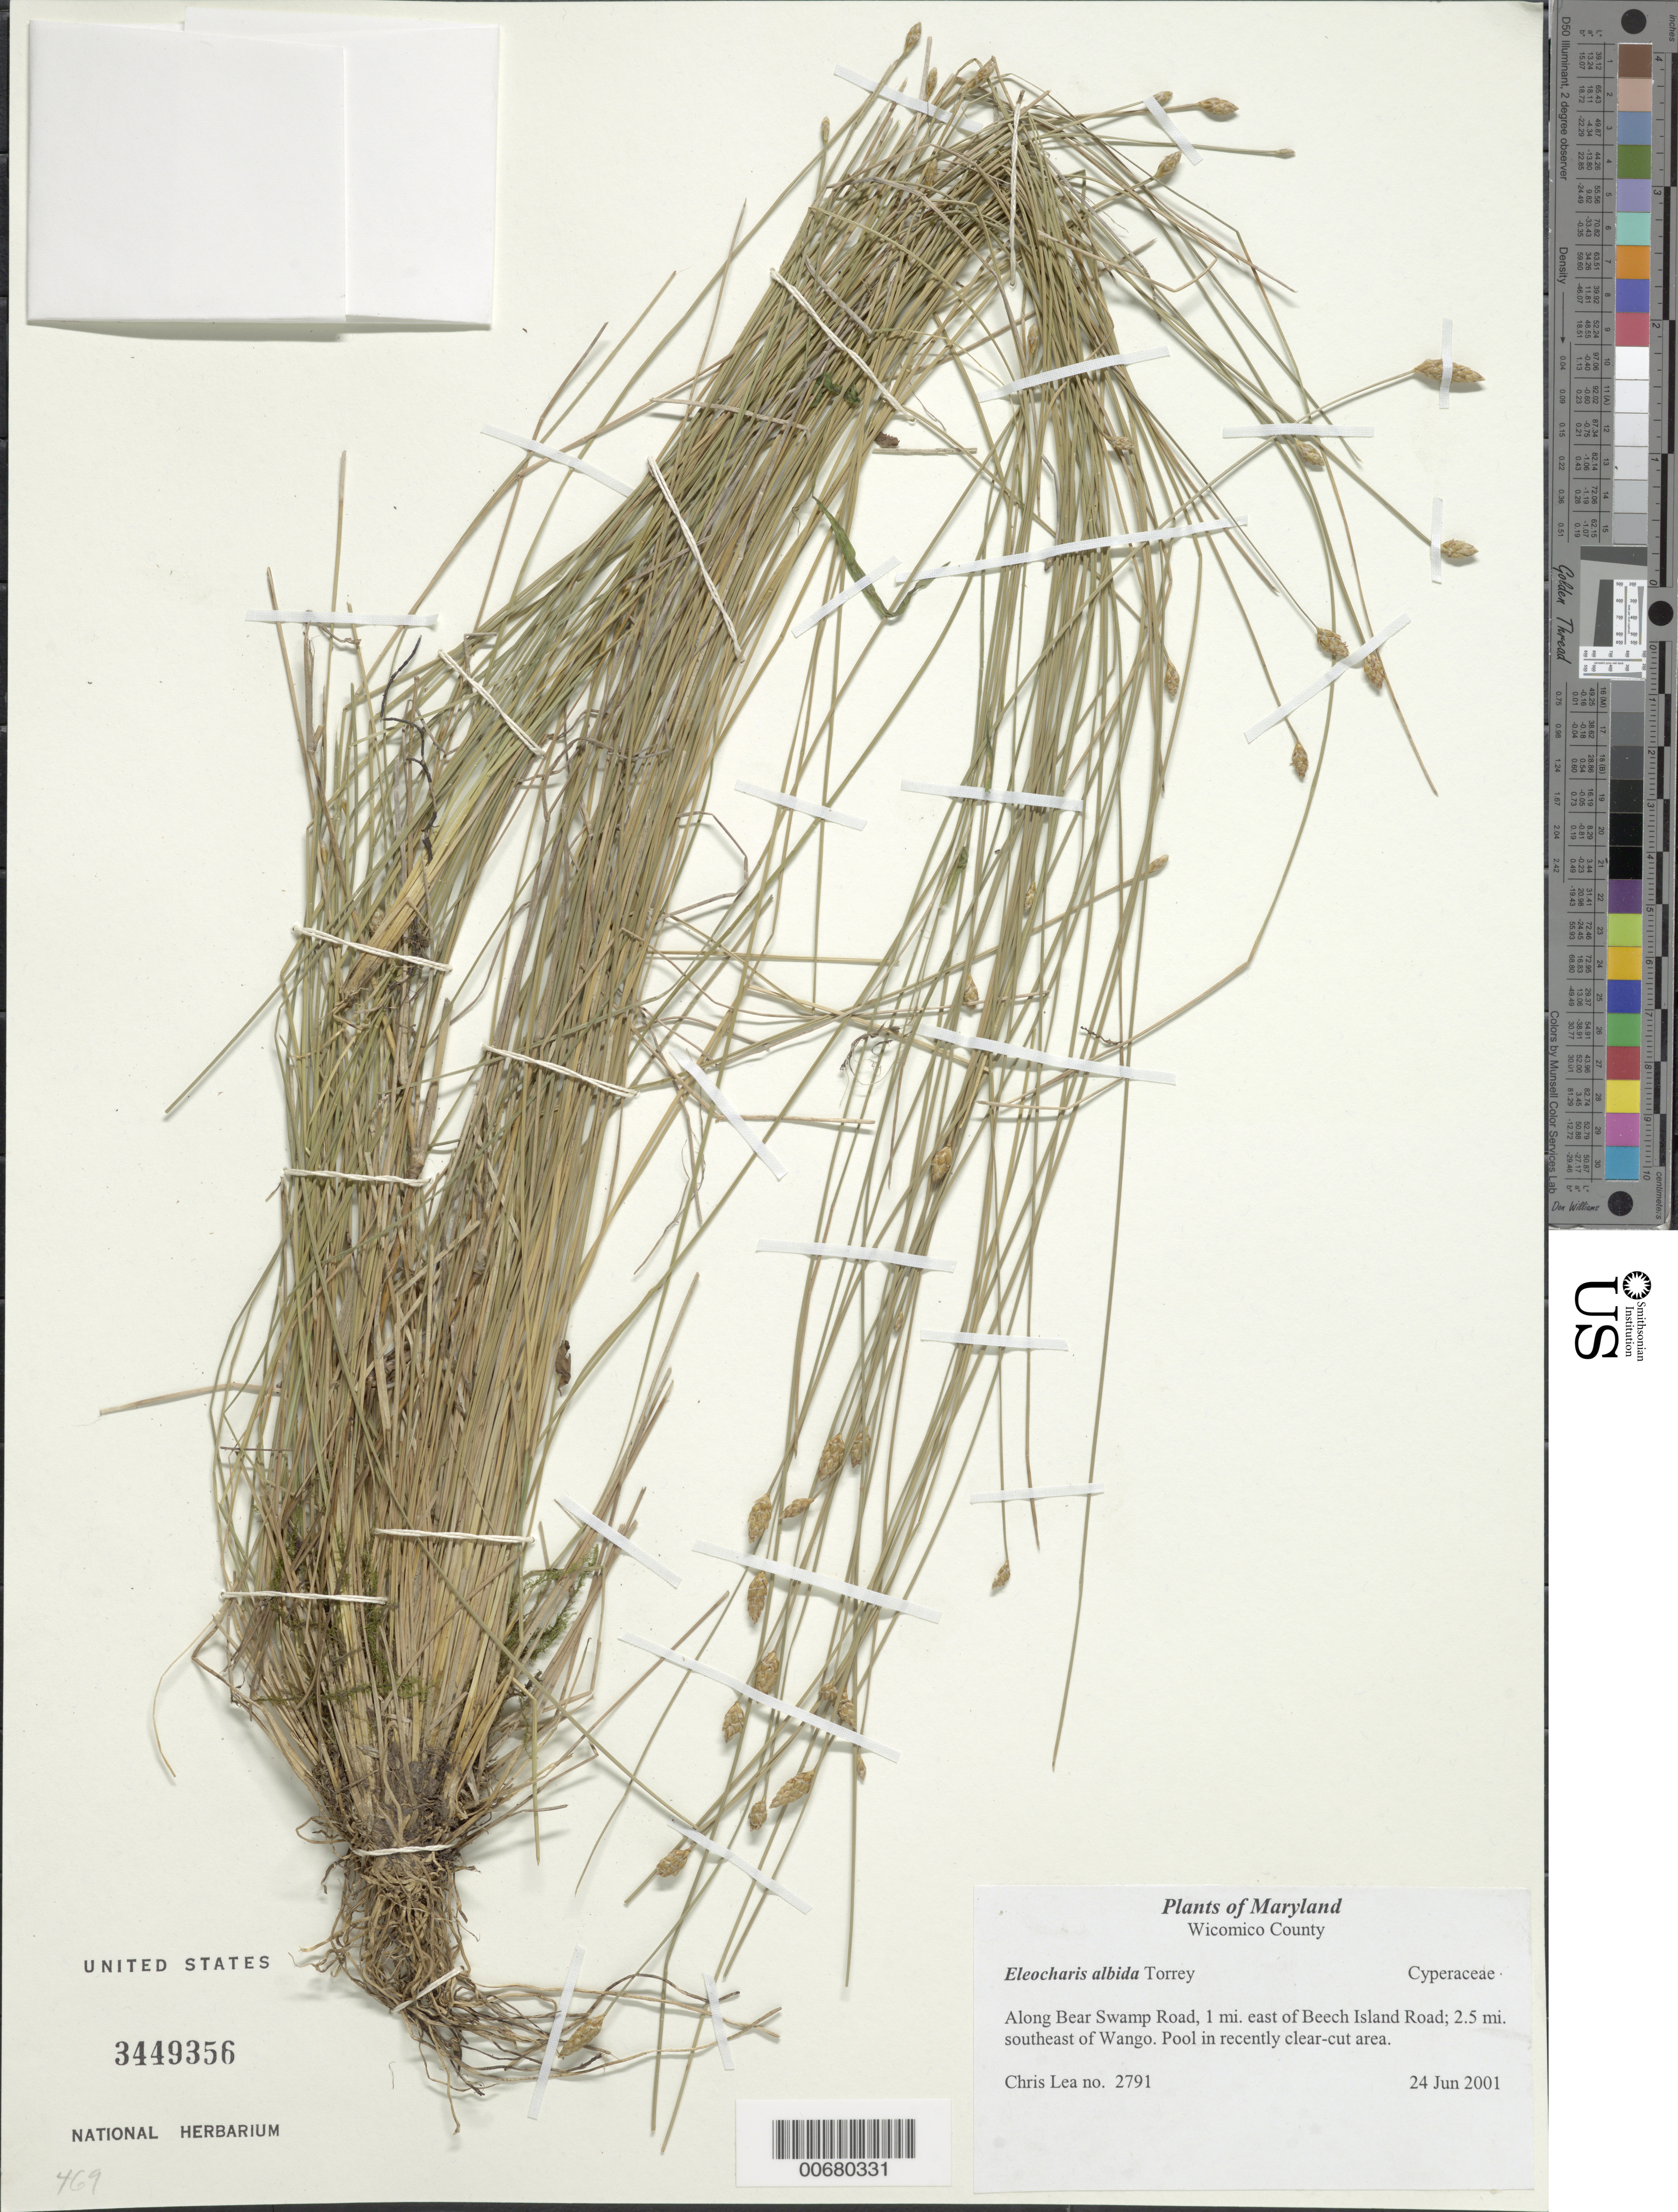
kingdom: Plantae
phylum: Tracheophyta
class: Liliopsida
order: Poales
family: Cyperaceae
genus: Eleocharis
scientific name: Eleocharis albida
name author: Torr.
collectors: C. Lea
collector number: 2791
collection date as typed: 24 Jun 2001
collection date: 2001-06-24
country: United States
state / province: Maryland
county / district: Wicomico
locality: Along Bear Swamp Road, 1 mi. east of Beech Island Road; 2.5 mi. southeast of Wango.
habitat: Pool in recent clear-cut area.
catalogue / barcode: US 3449356